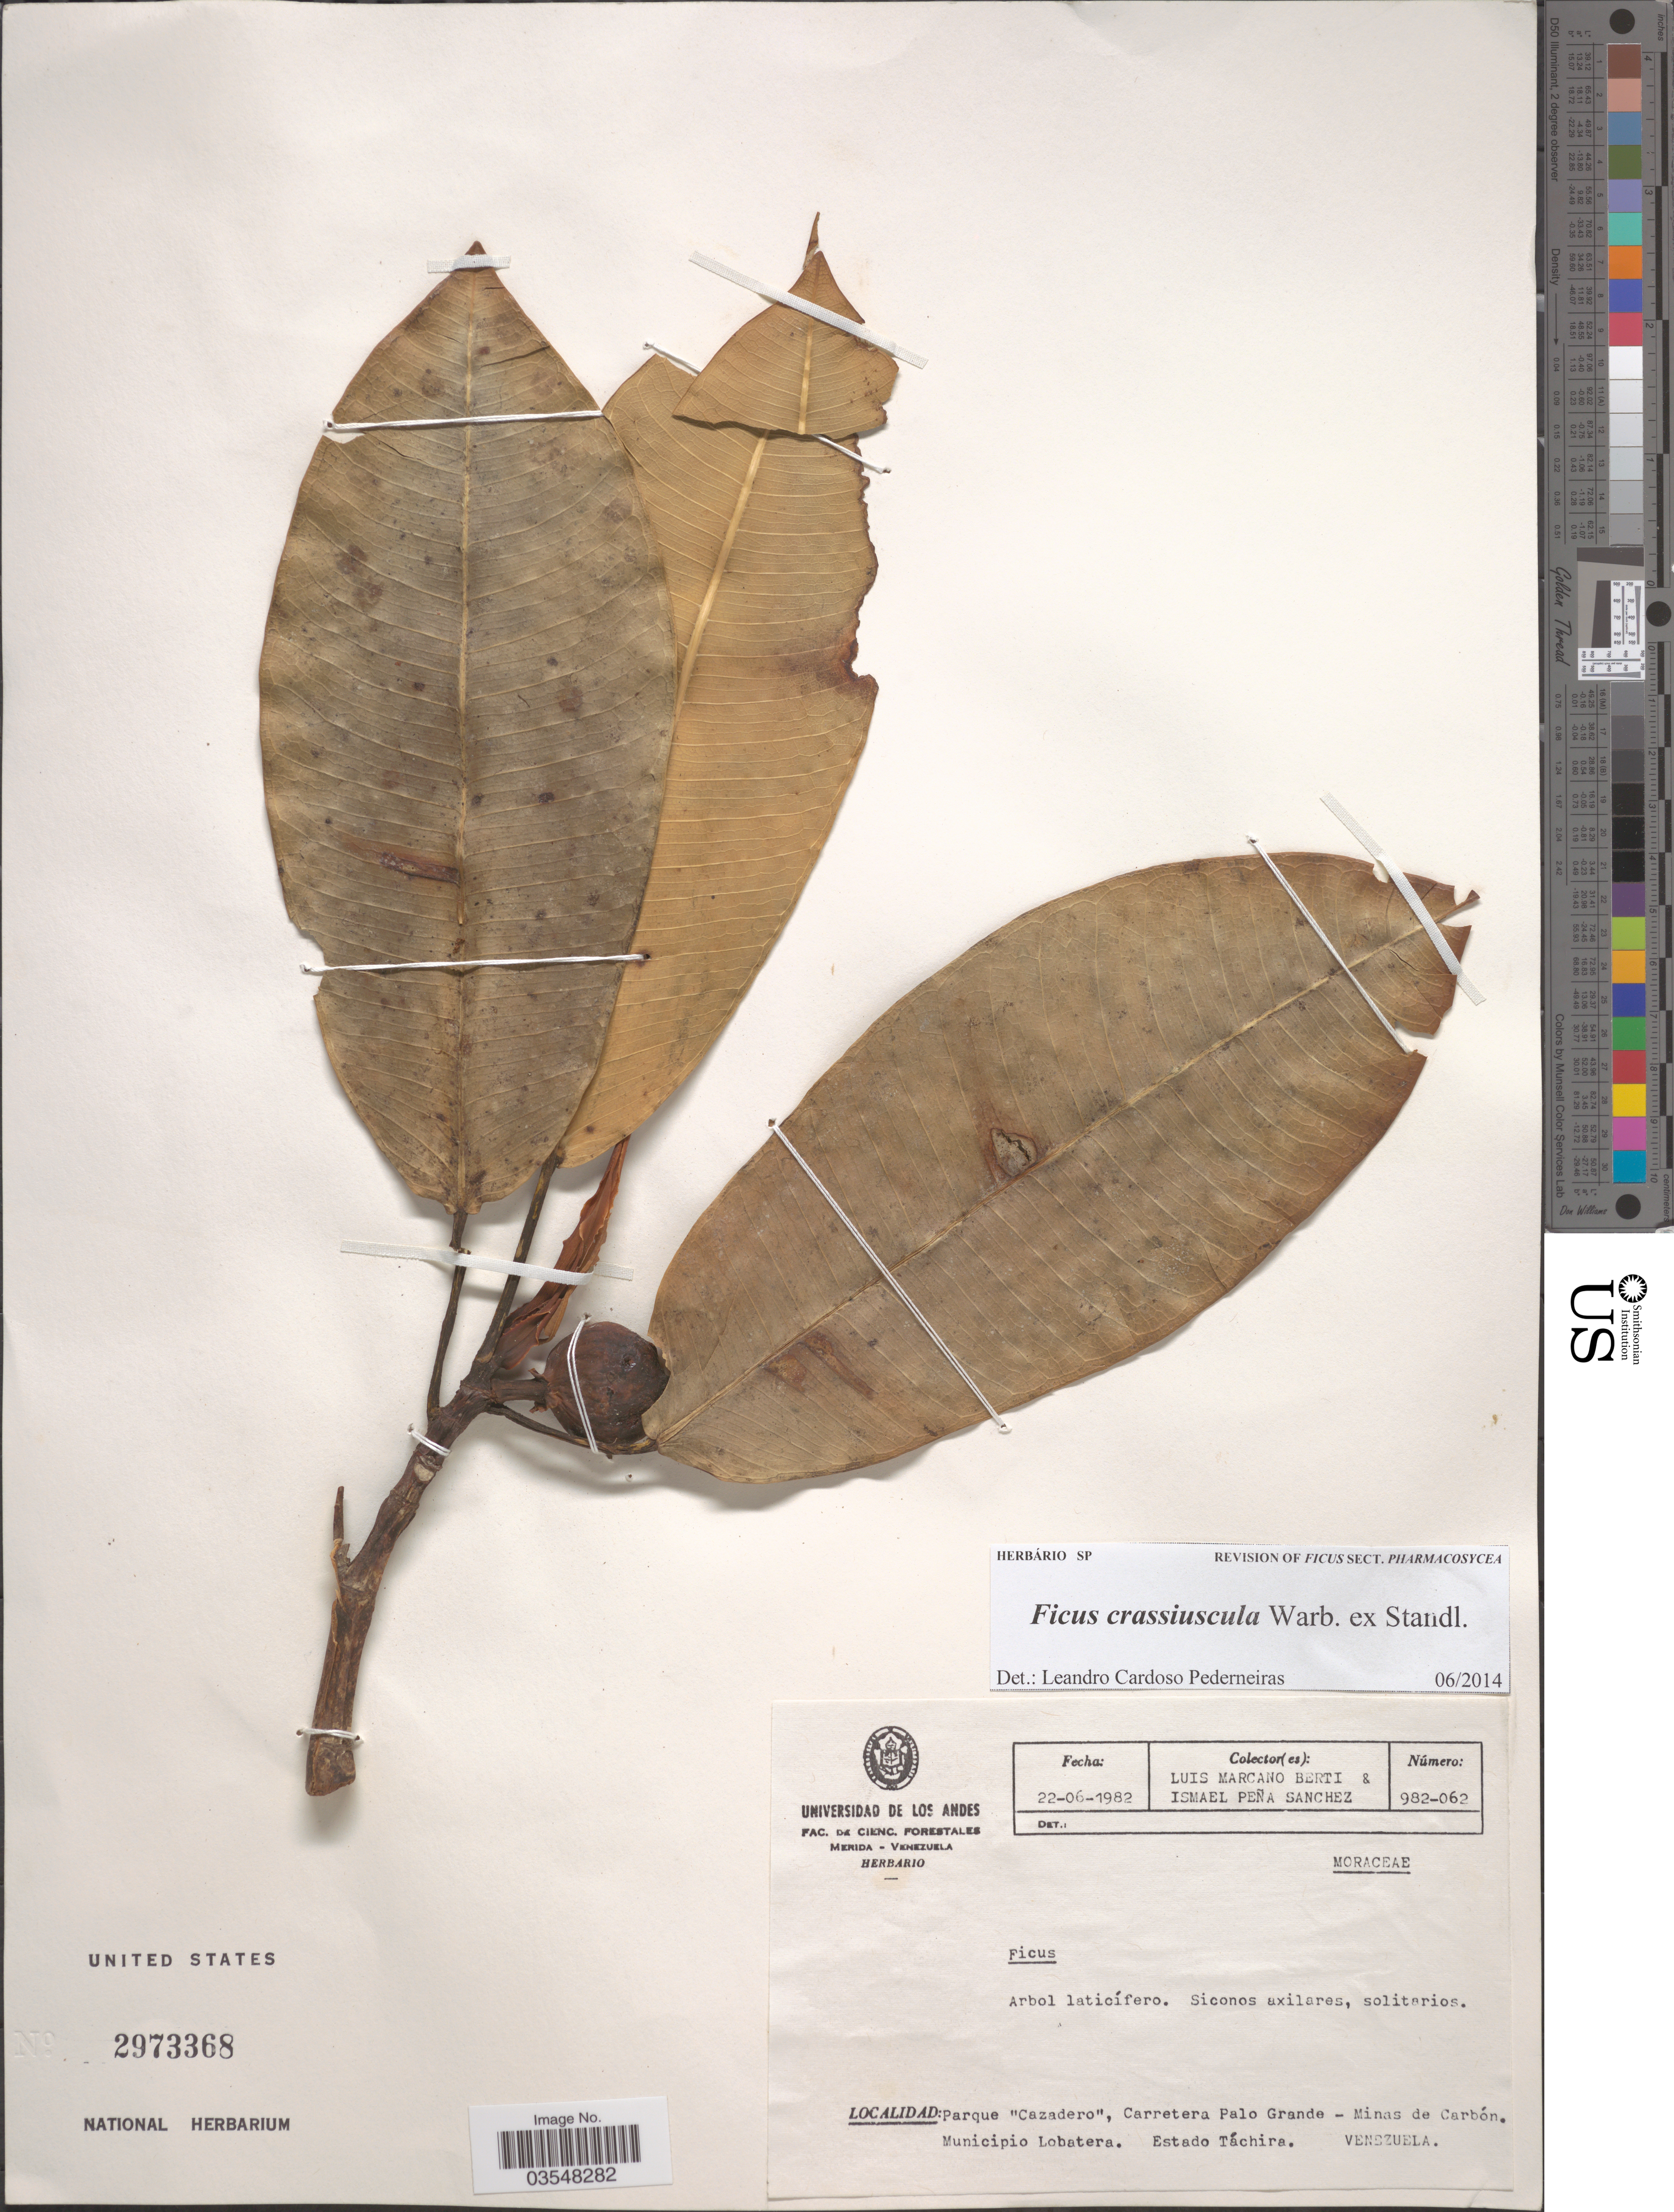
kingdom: Plantae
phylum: Tracheophyta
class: Magnoliopsida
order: Rosales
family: Moraceae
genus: Ficus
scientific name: Ficus crassiuscula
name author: Warb. ex Standl.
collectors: L. Marcano-Berti & I. Peña S.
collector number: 982-062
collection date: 1982-06-22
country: Venezuela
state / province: Tachira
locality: Parque 'Cazadero', Carretera Palo Grande - Minas de Carbón. Municipio Lobatera. Estado Táchira.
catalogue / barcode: US 2973368